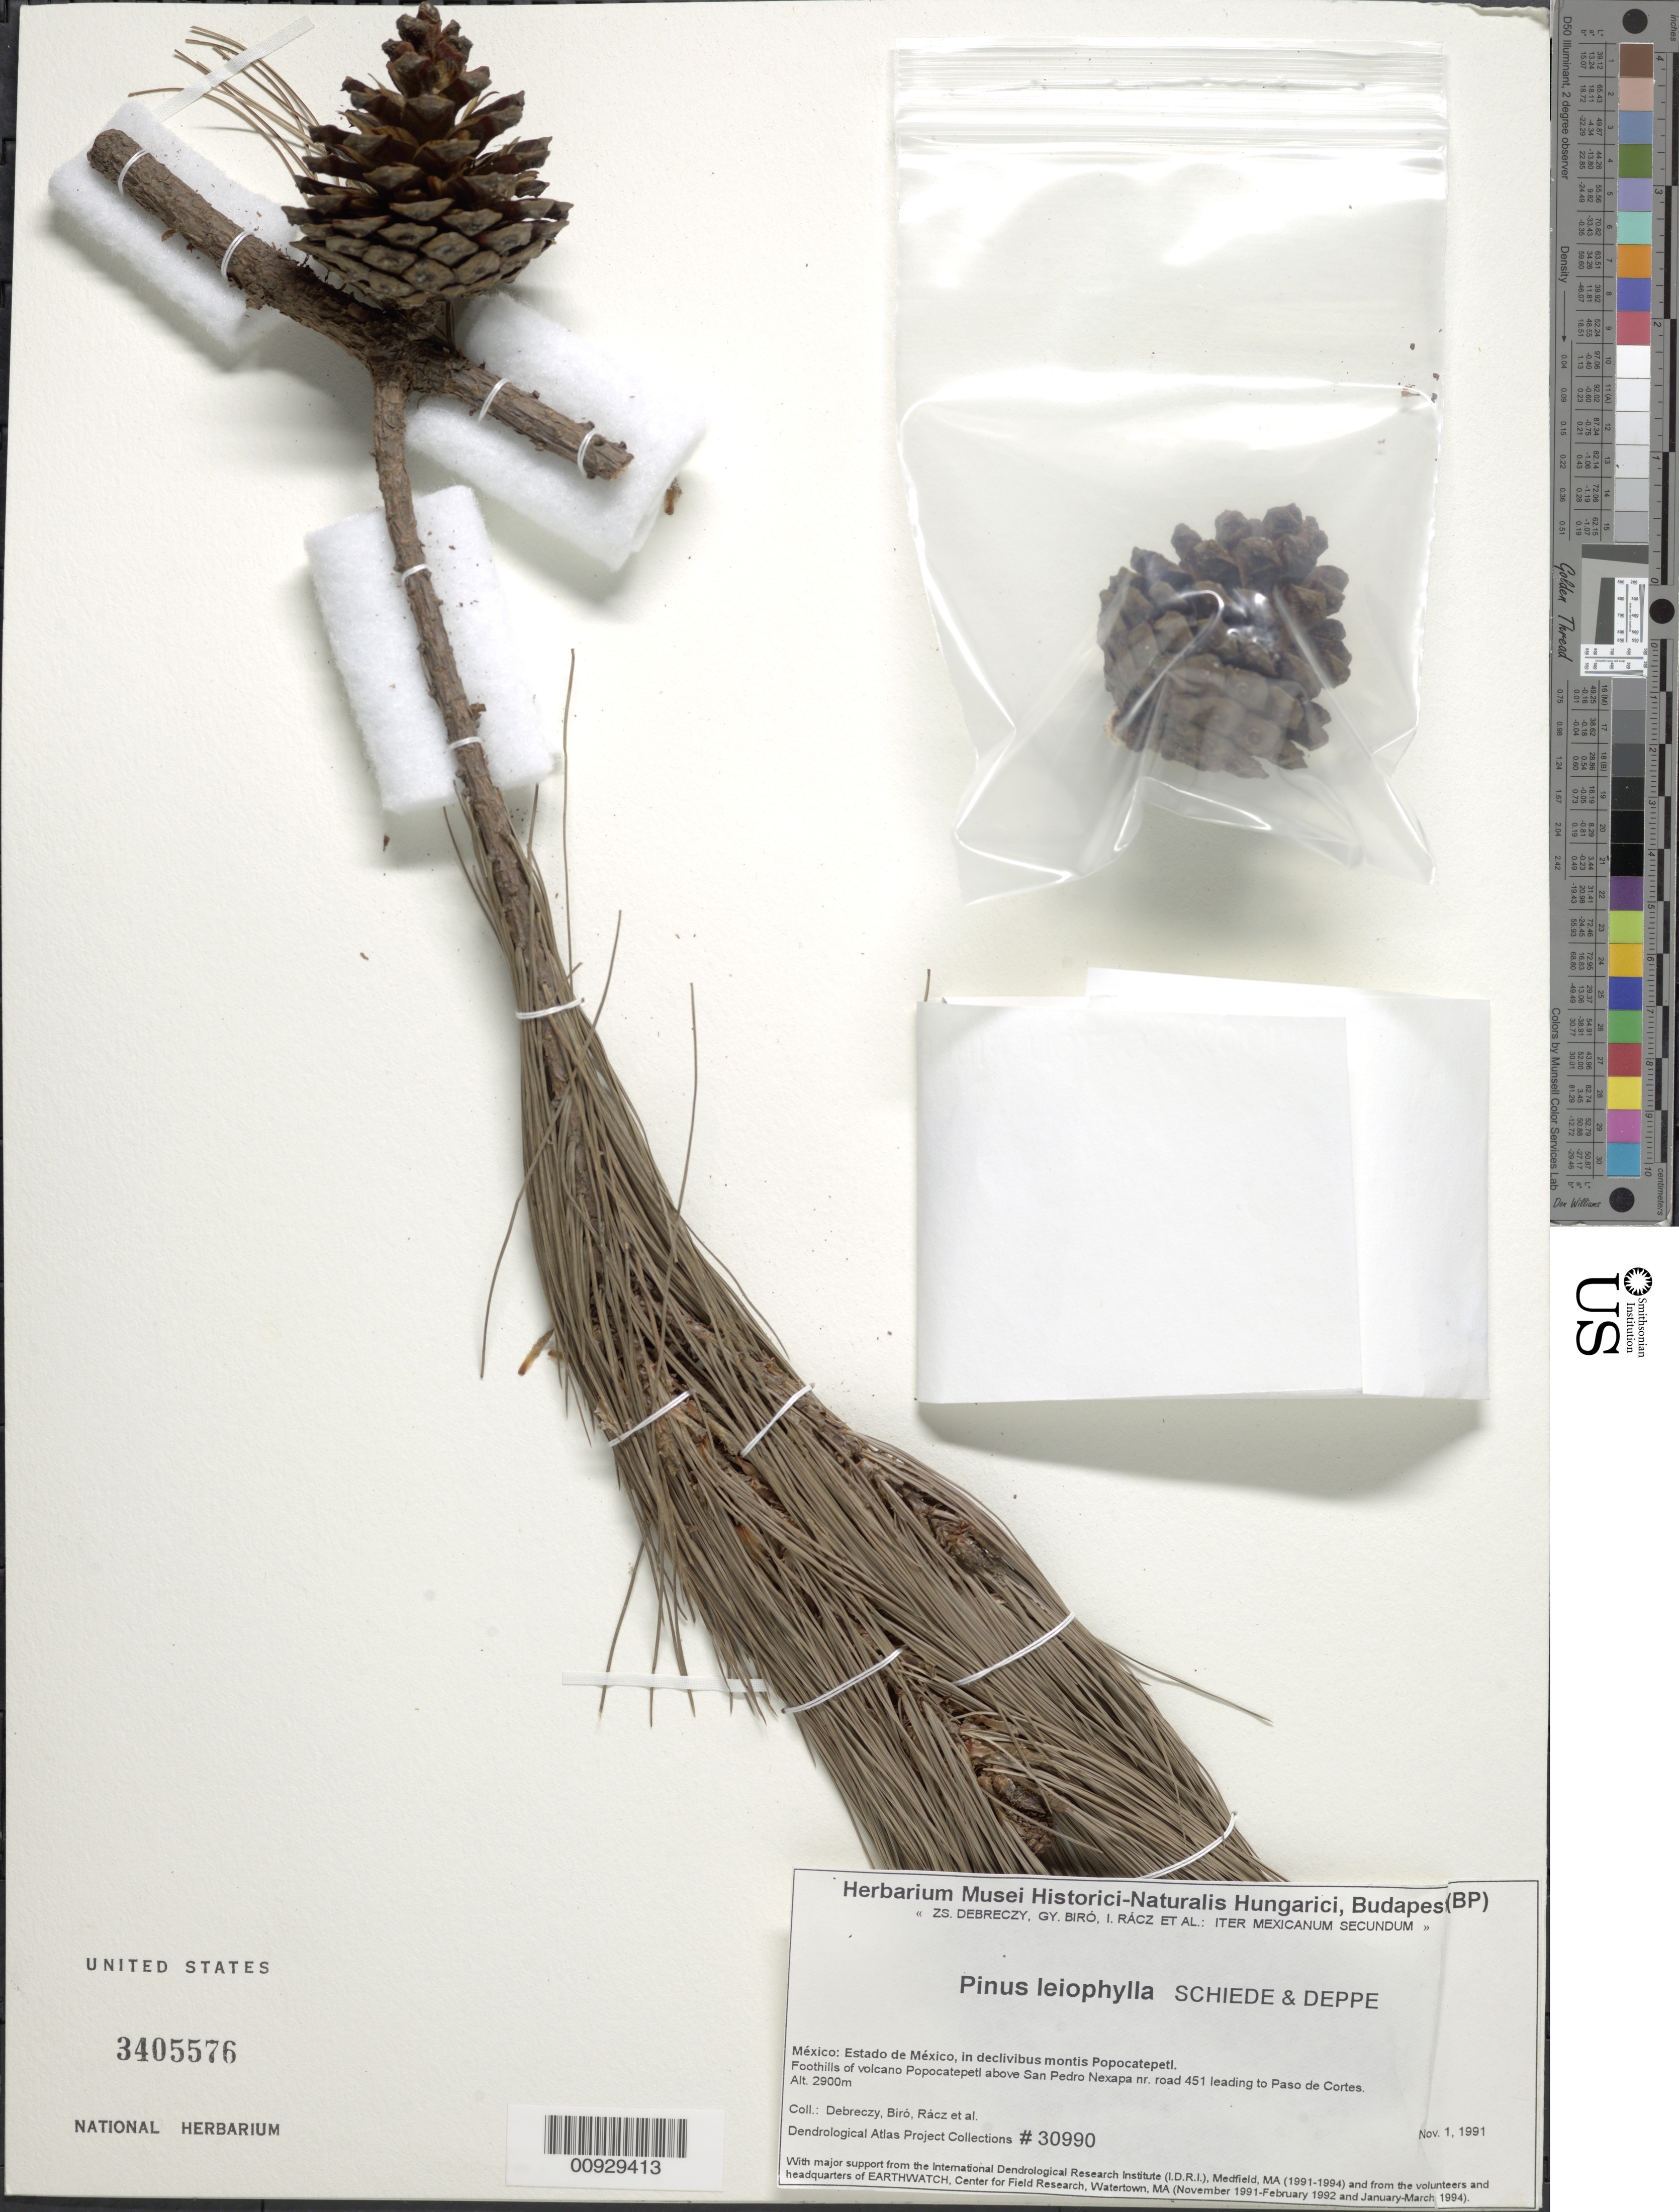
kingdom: Plantae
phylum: Tracheophyta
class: Pinopsida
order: Pinales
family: Pinaceae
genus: Pinus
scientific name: Pinus leiophylla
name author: Schiede ex Schltdl. & Cham.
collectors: Z. Debreczy, G. Biro, I. Rácz & et al.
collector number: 30990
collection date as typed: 01 Nov 1991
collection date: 1991-11-01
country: Mexico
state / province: México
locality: Foothills of volcano Popocatepetl above San Pedro Nexapa near road 451 leading to Paso de Cortés.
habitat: Foothills of volcano.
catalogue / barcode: US 3405576